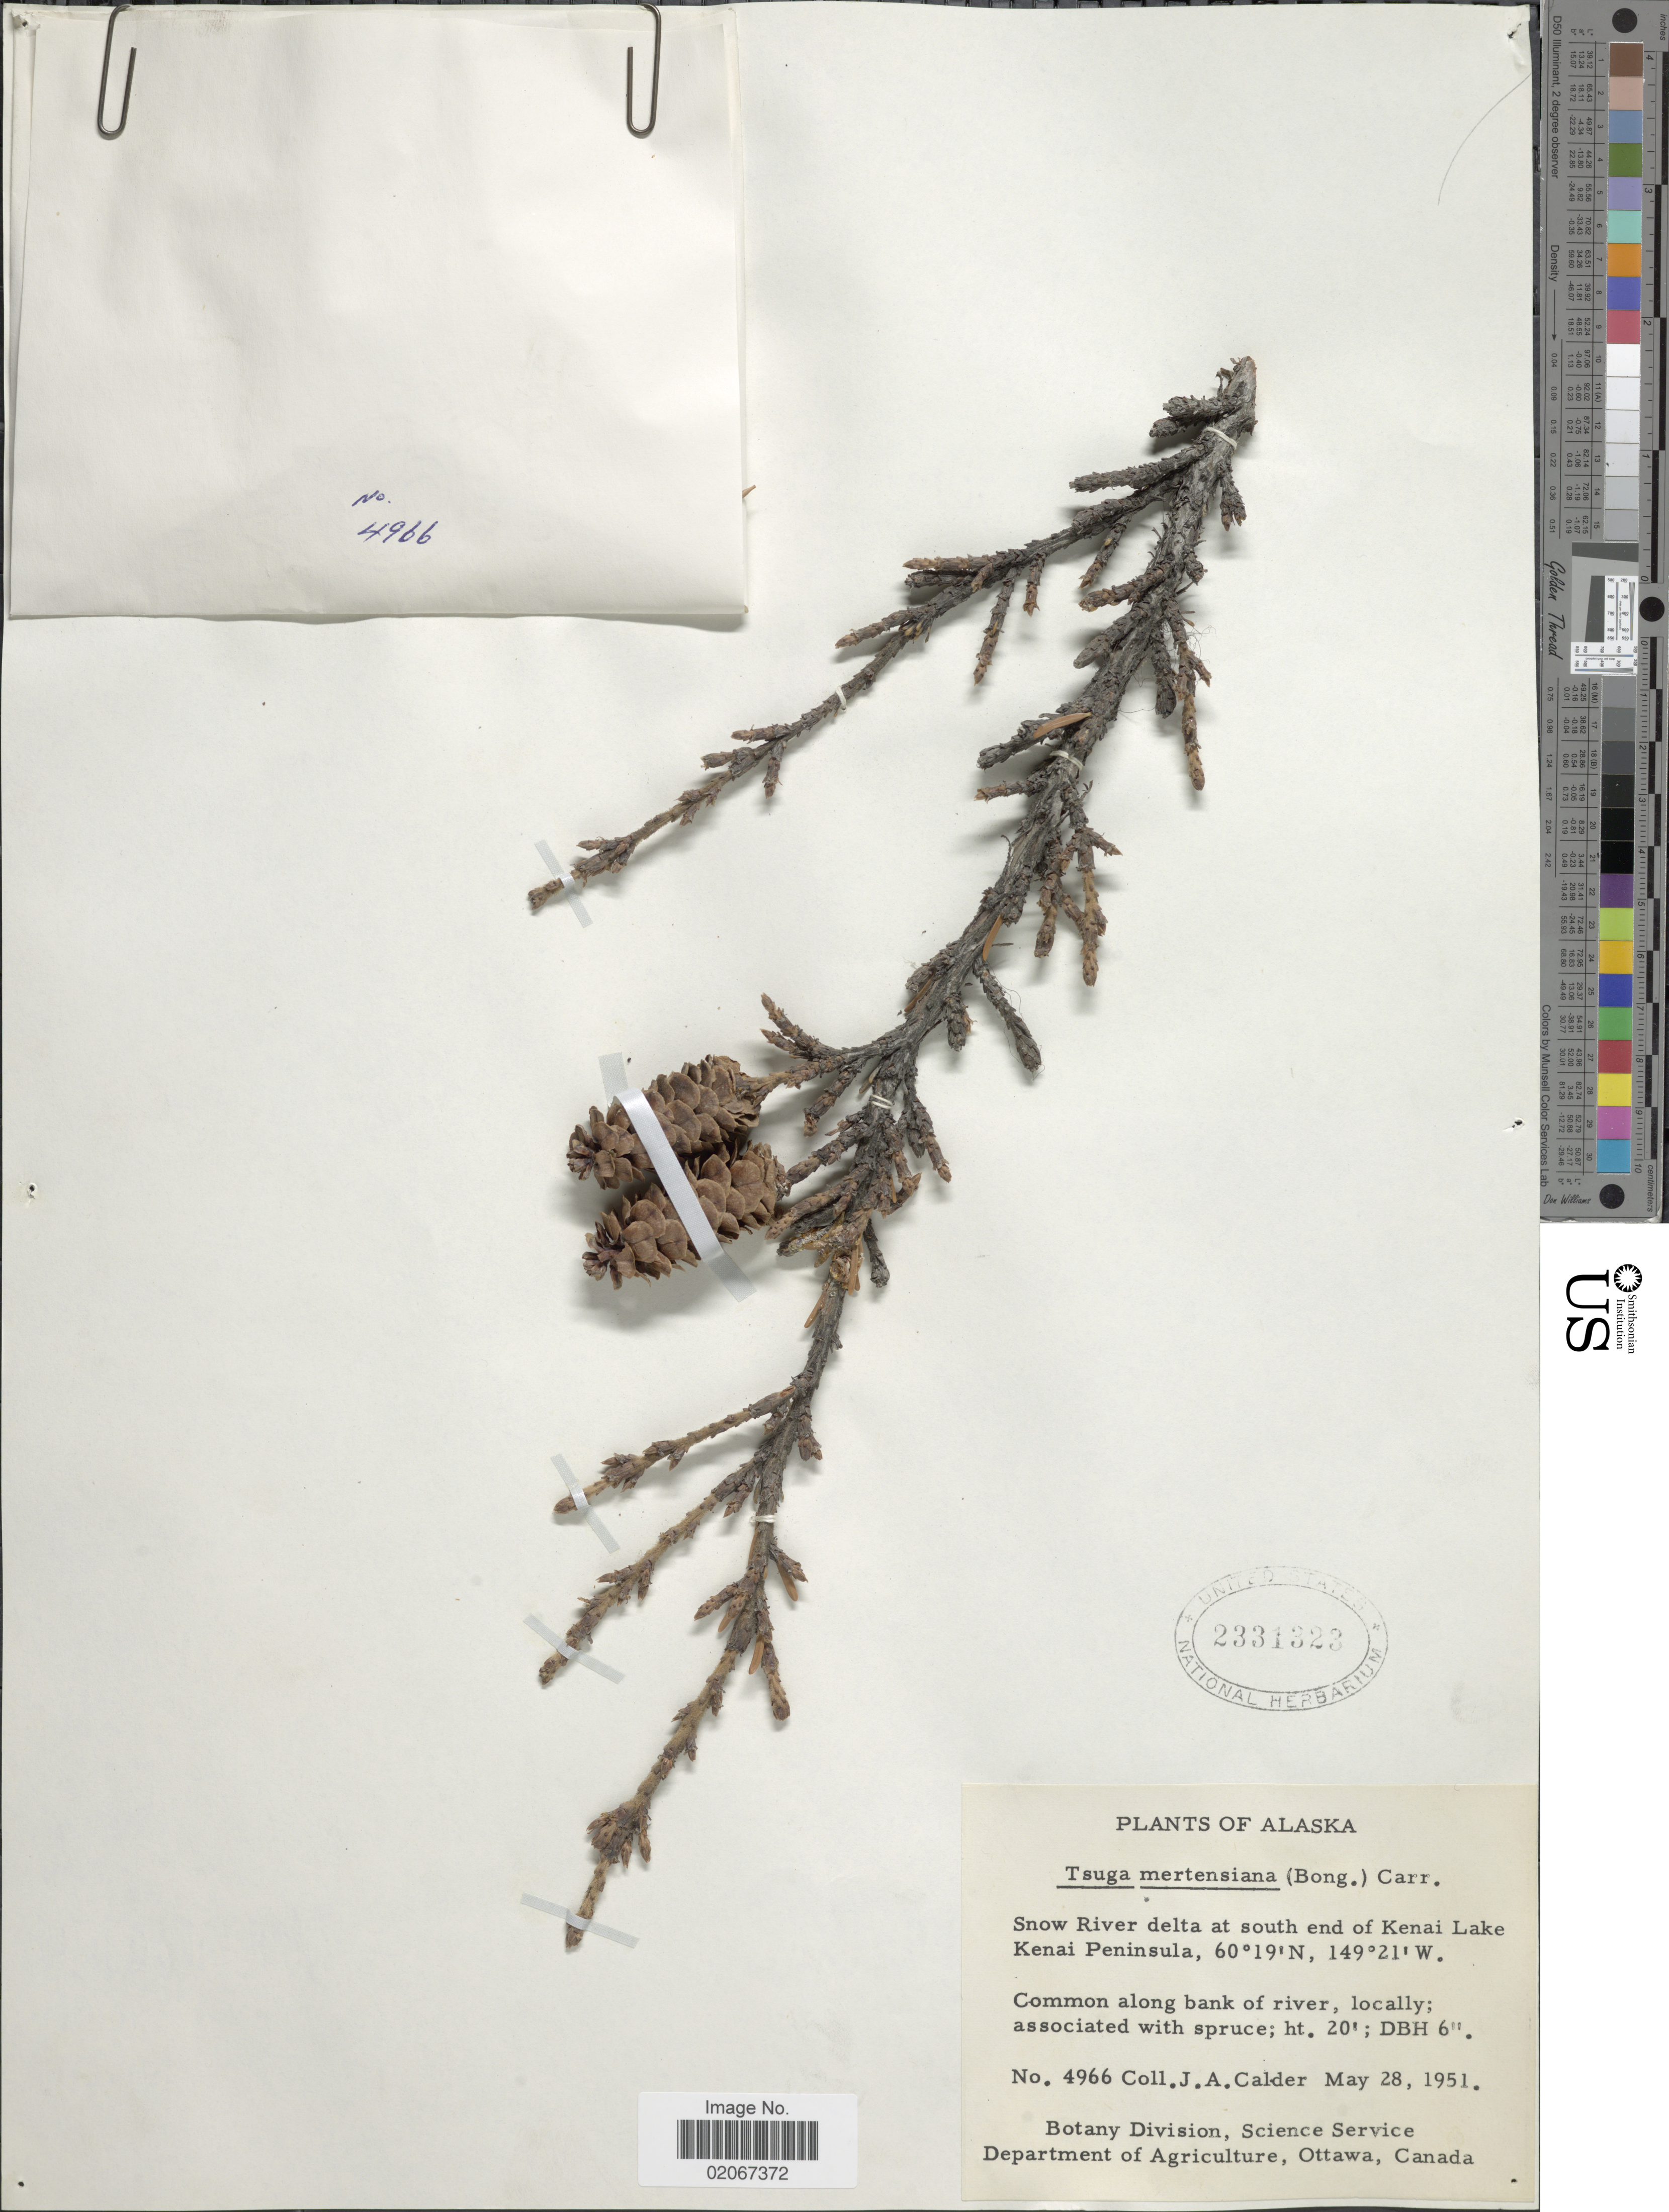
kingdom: Plantae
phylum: Tracheophyta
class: Pinopsida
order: Pinales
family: Pinaceae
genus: Tsuga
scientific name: Tsuga mertensiana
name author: (Bong.) Carrière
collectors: J. A. Calder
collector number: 4966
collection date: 1951-05-28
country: United States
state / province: Alaska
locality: Snow River delta at south end of Kenai Lake. Kenai Peninsula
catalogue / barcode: US 2331323